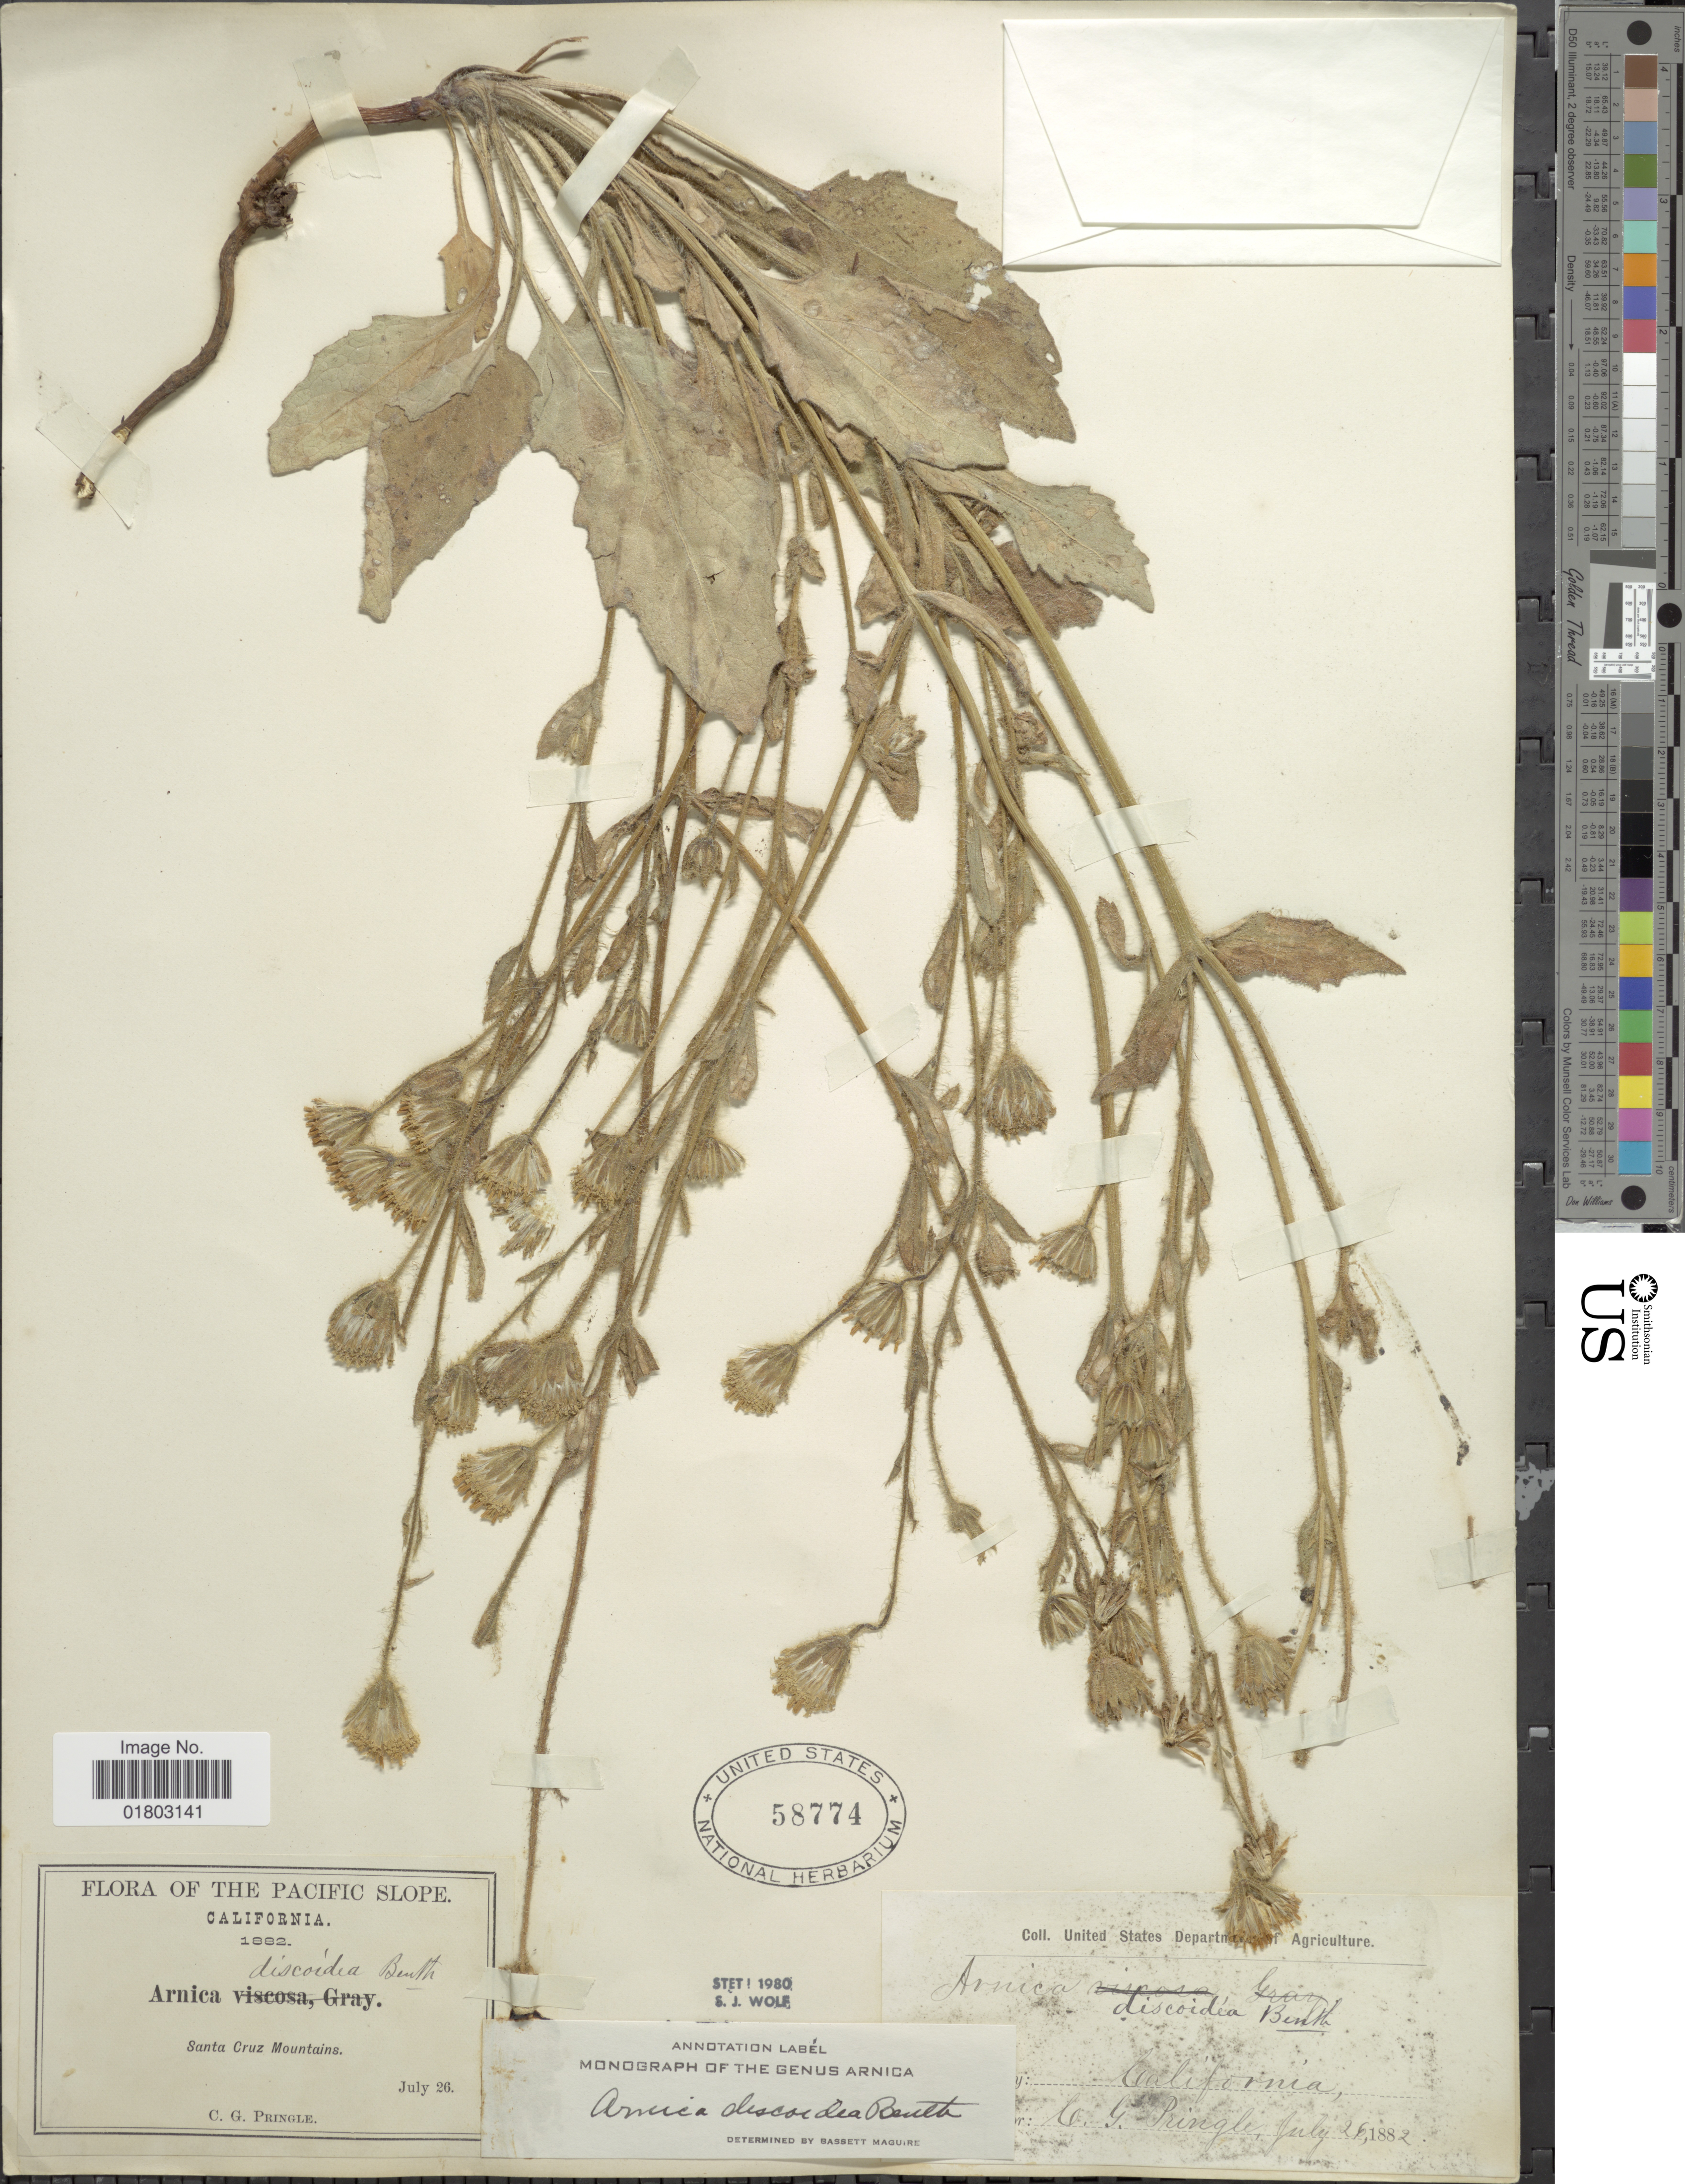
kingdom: Plantae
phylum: Tracheophyta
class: Magnoliopsida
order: Asterales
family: Asteraceae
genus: Arnica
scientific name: Arnica discoidea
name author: Benth.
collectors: C. G. Pringle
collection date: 1882-07-26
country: United States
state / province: California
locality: The Pacific Slope, Santa Cruz Mountains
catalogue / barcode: US 58774